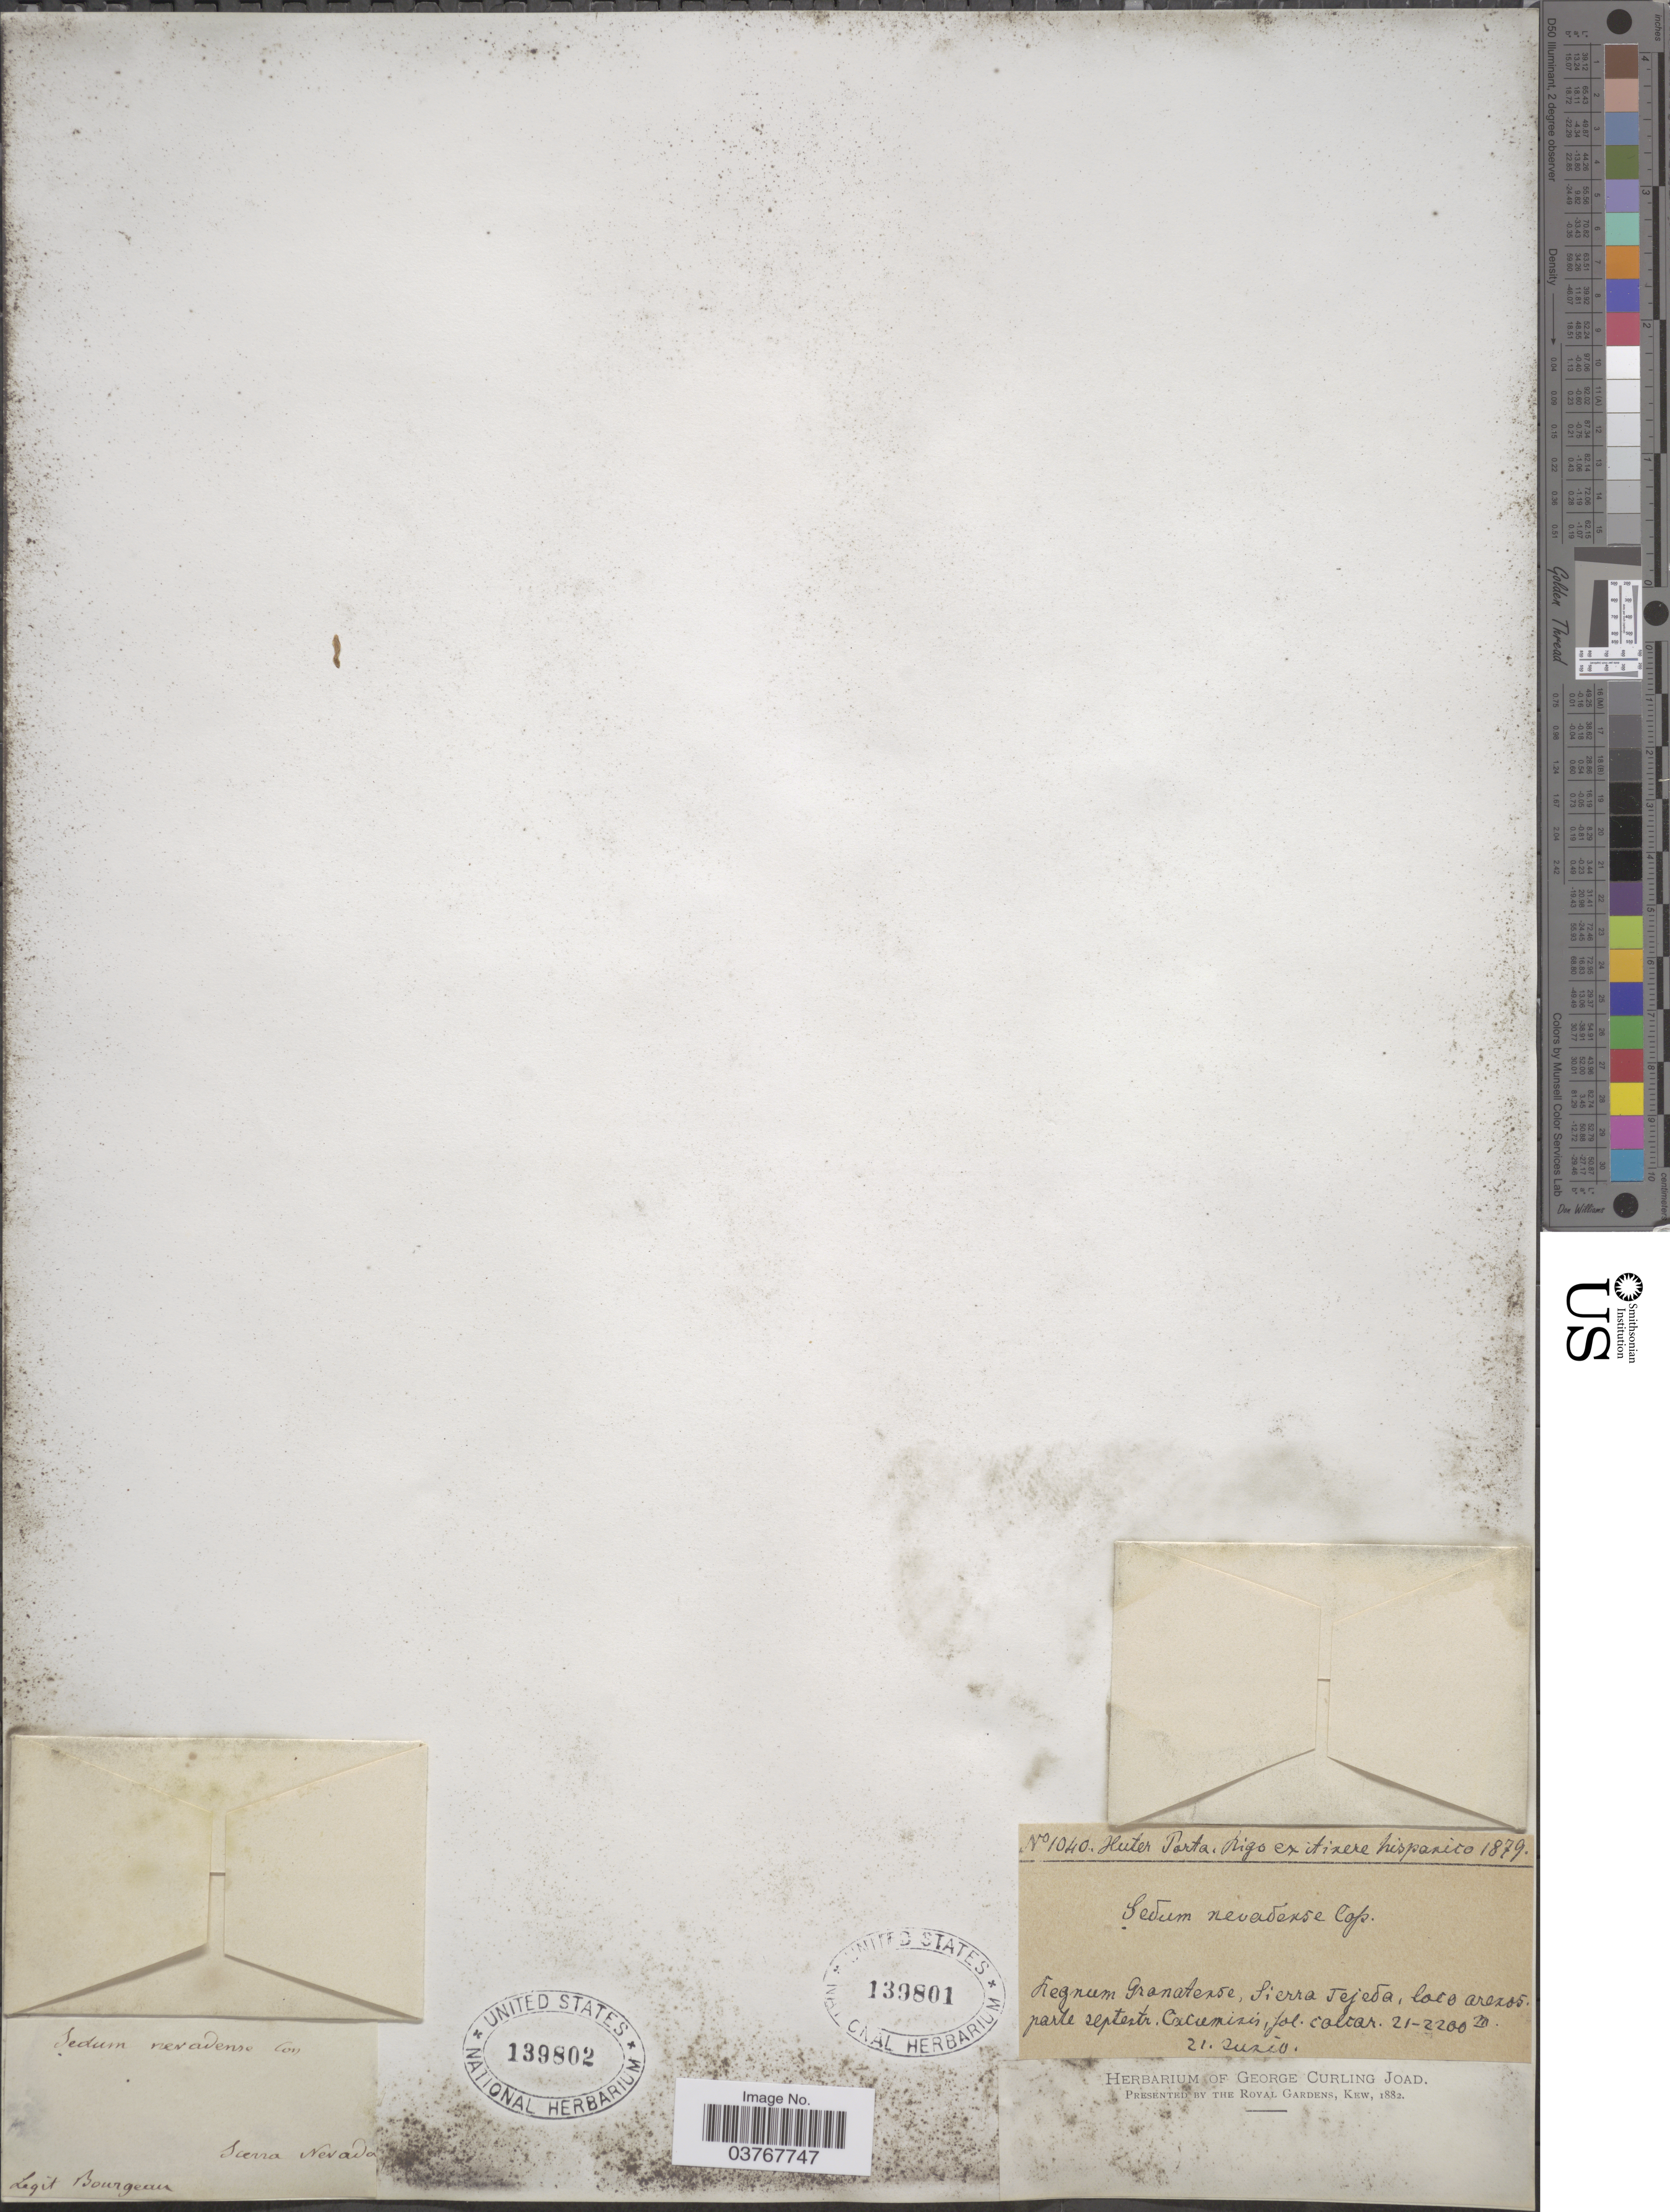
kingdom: Plantae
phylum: Tracheophyta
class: Magnoliopsida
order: Saxifragales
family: Crassulaceae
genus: Sedum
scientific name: Sedum nevadense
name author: Coss.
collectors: -. Bourgeau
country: Spain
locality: Sierra Nevada.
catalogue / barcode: US 139802